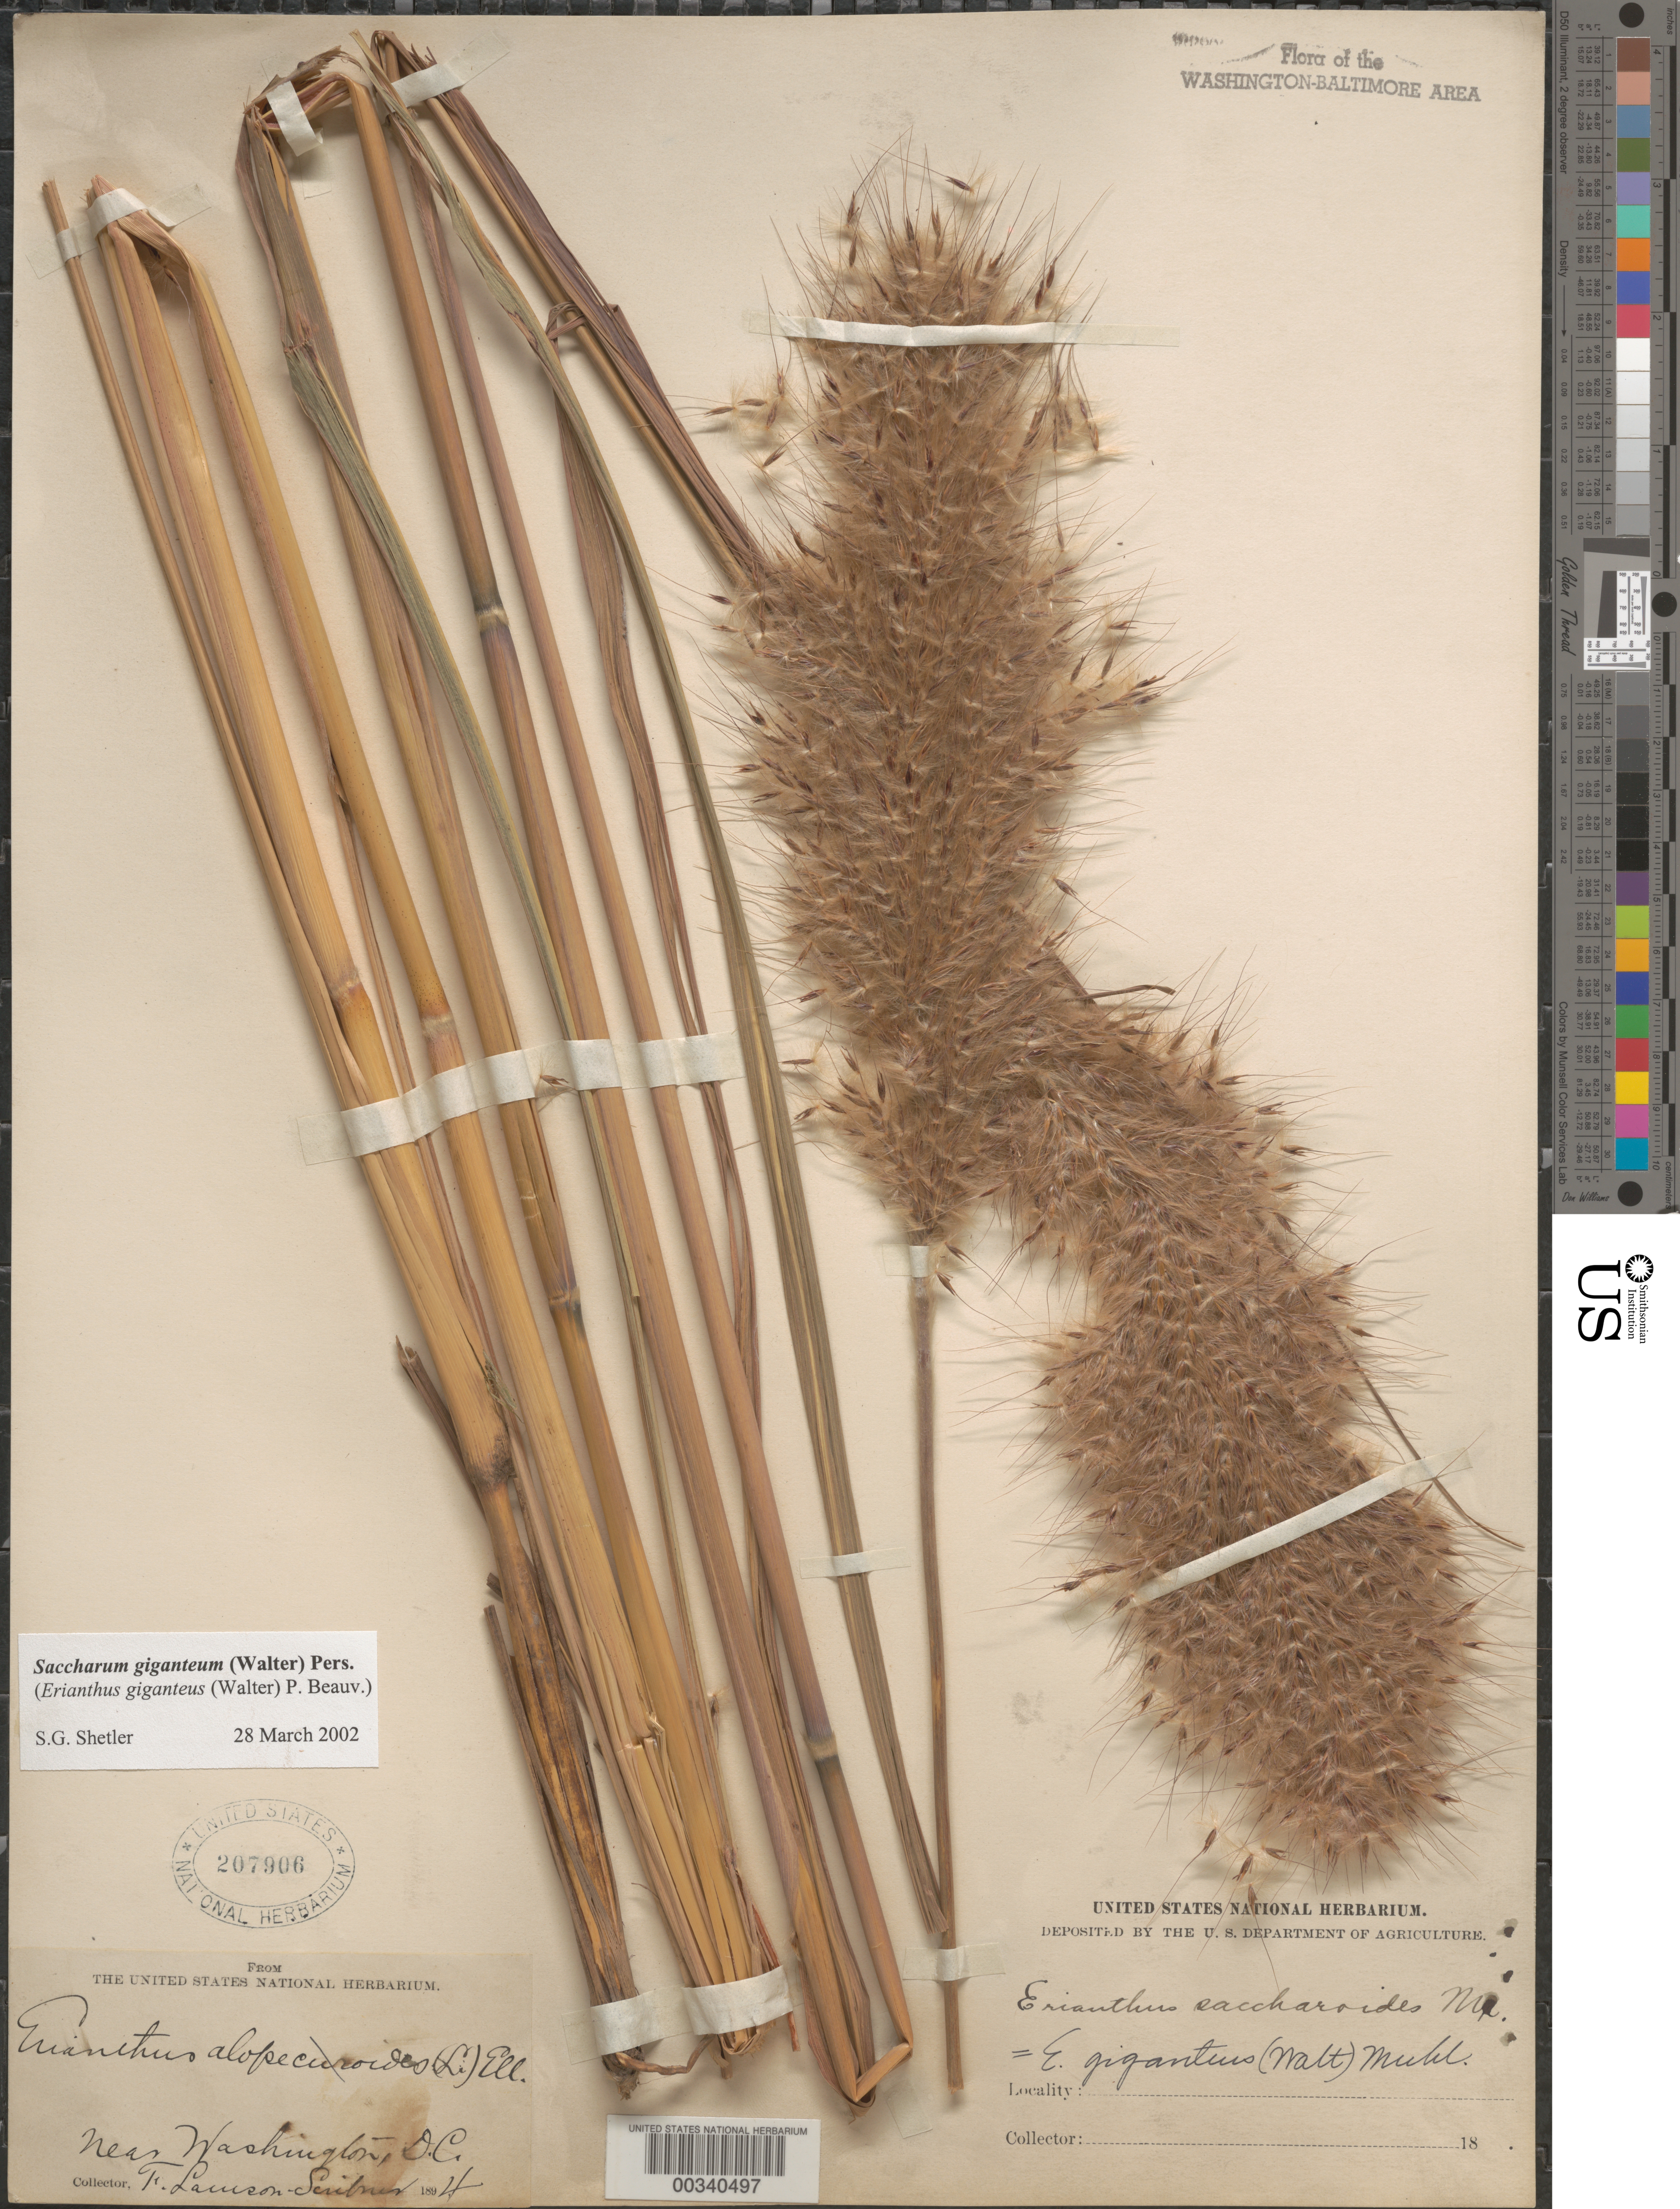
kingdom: Plantae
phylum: Tracheophyta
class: Liliopsida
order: Poales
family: Poaceae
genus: Erianthus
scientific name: Erianthus giganteus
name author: (Walter) P. Beauv.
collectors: F. L. Scribner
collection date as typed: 1894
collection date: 1894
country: United States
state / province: District of Columbia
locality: Washington DC area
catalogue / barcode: US 207906